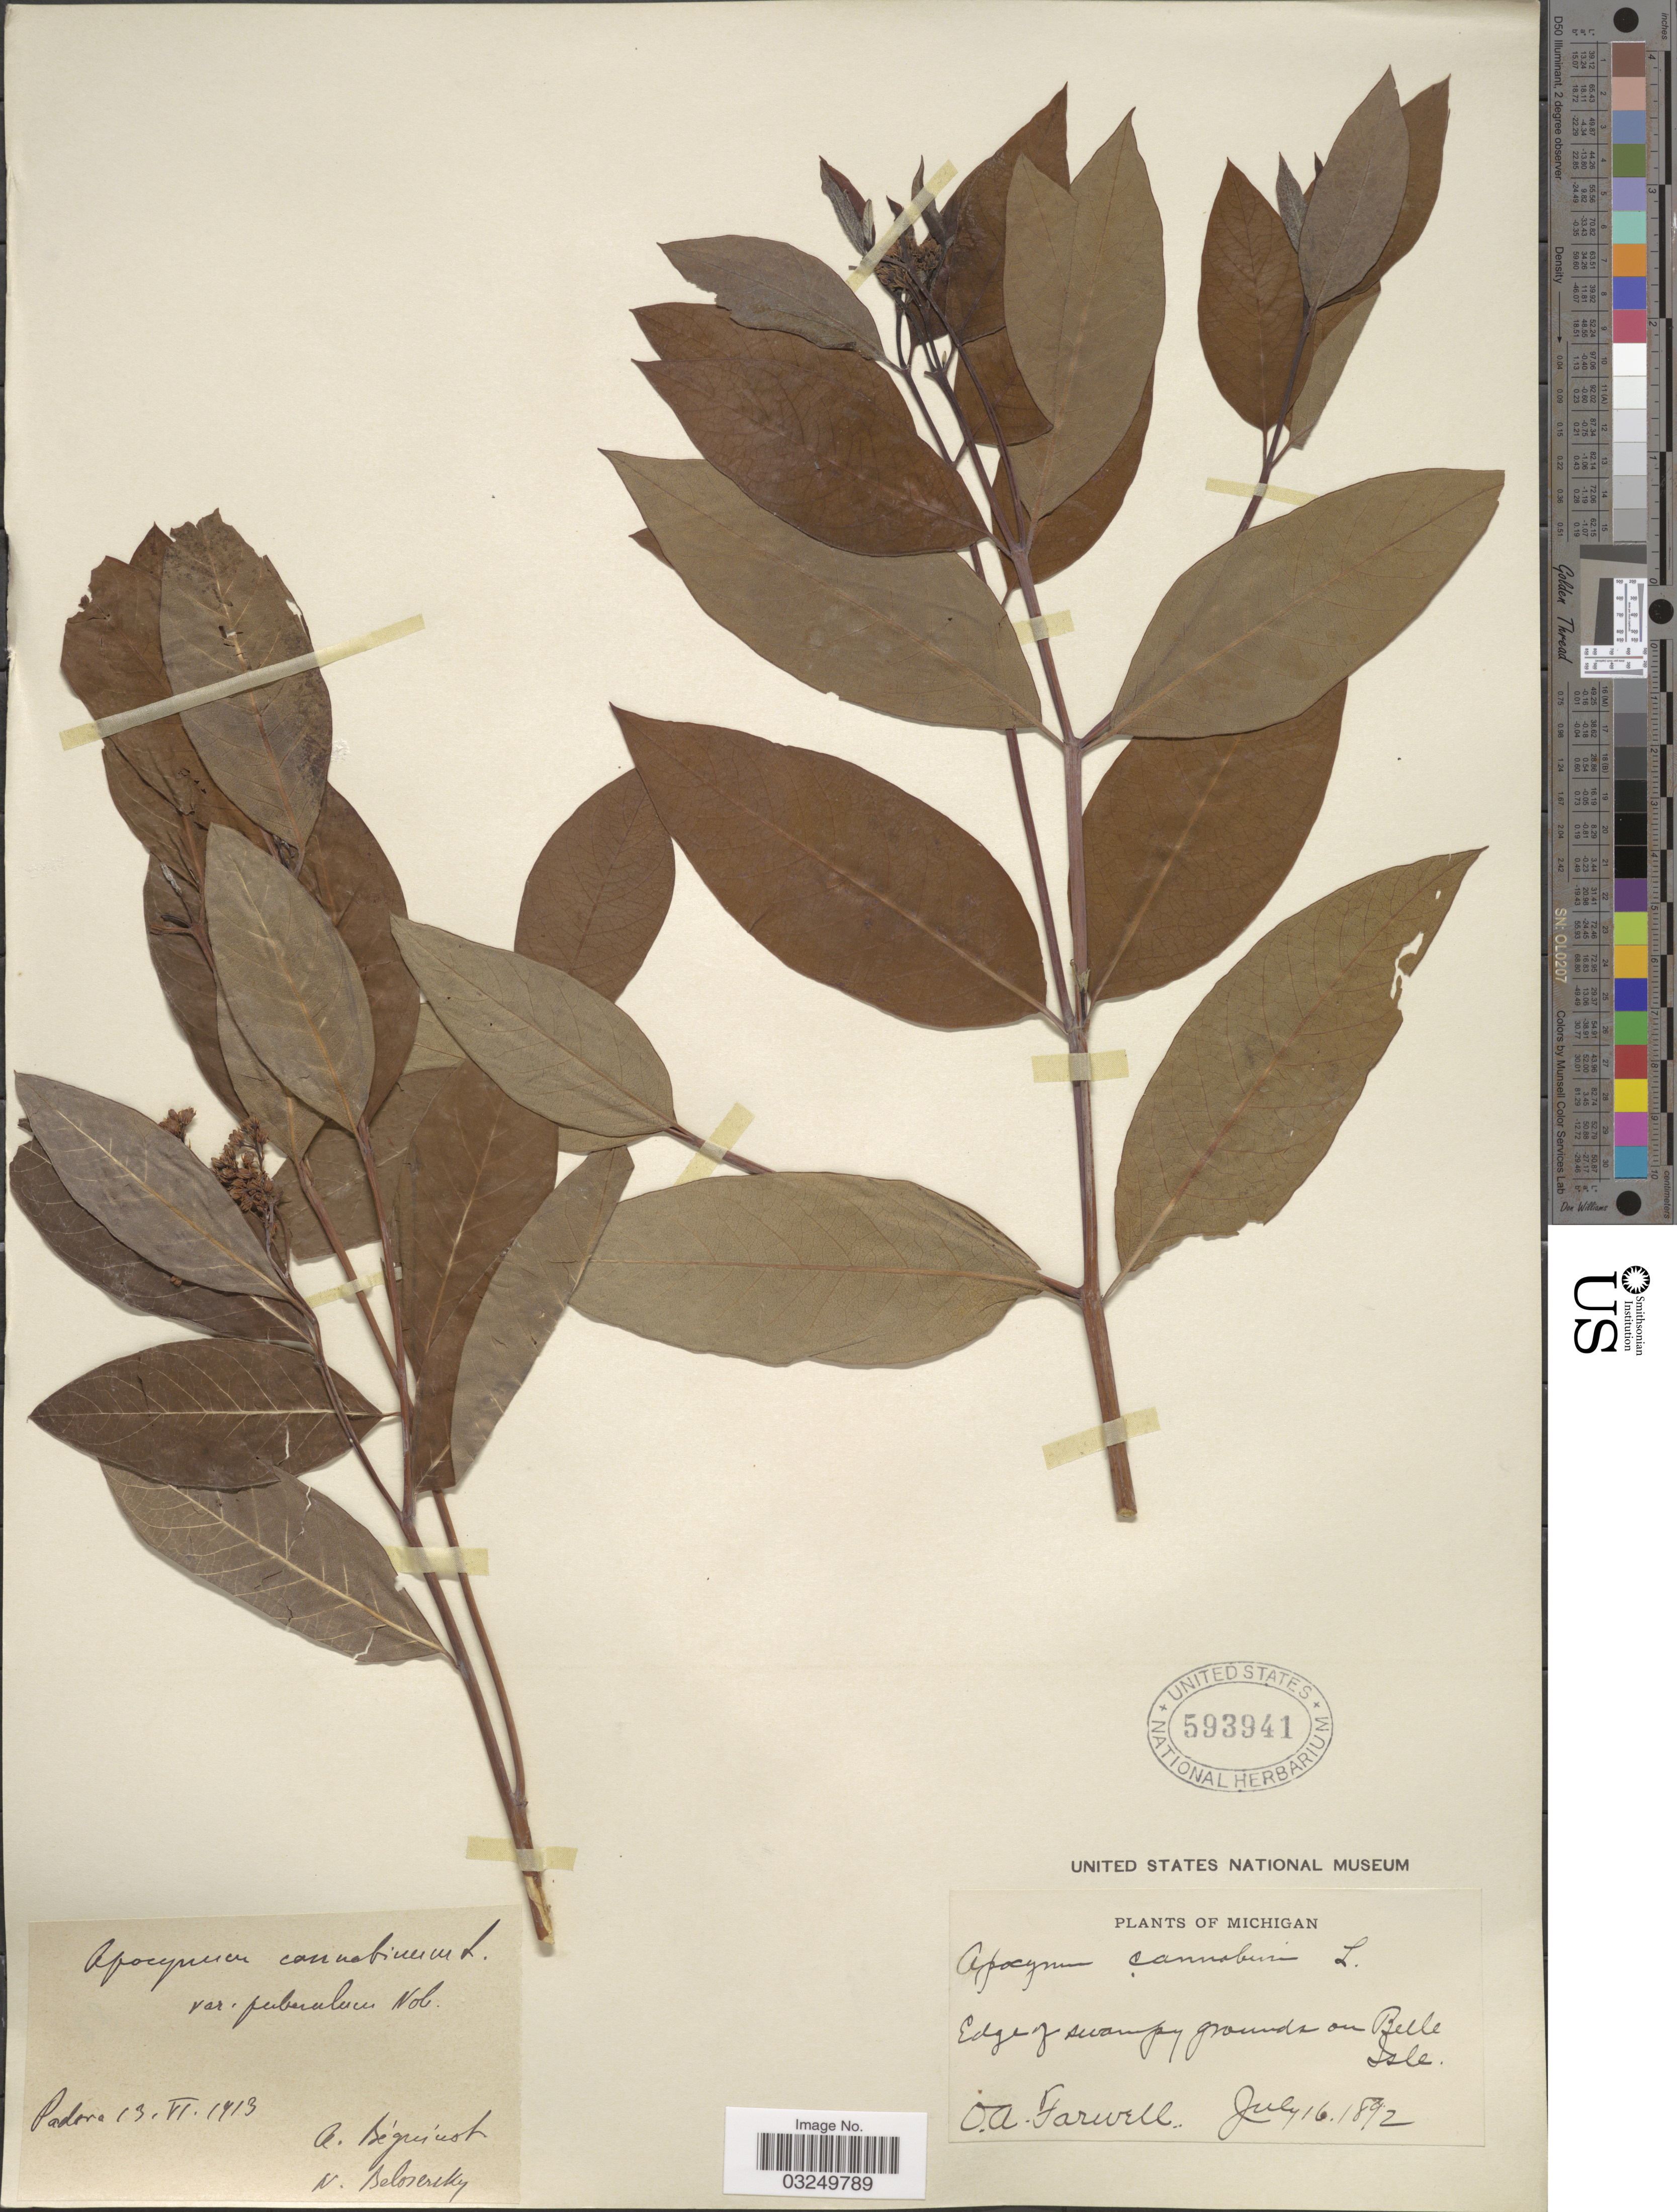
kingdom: Plantae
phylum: Tracheophyta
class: Magnoliopsida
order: Gentianales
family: Apocynaceae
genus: Apocynum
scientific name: Apocynum cannabinum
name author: L.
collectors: O. Farwell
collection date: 1892-07-16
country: United States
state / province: Michigan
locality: Edge of swampy grounds on Belle Isle.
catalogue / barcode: US 593941